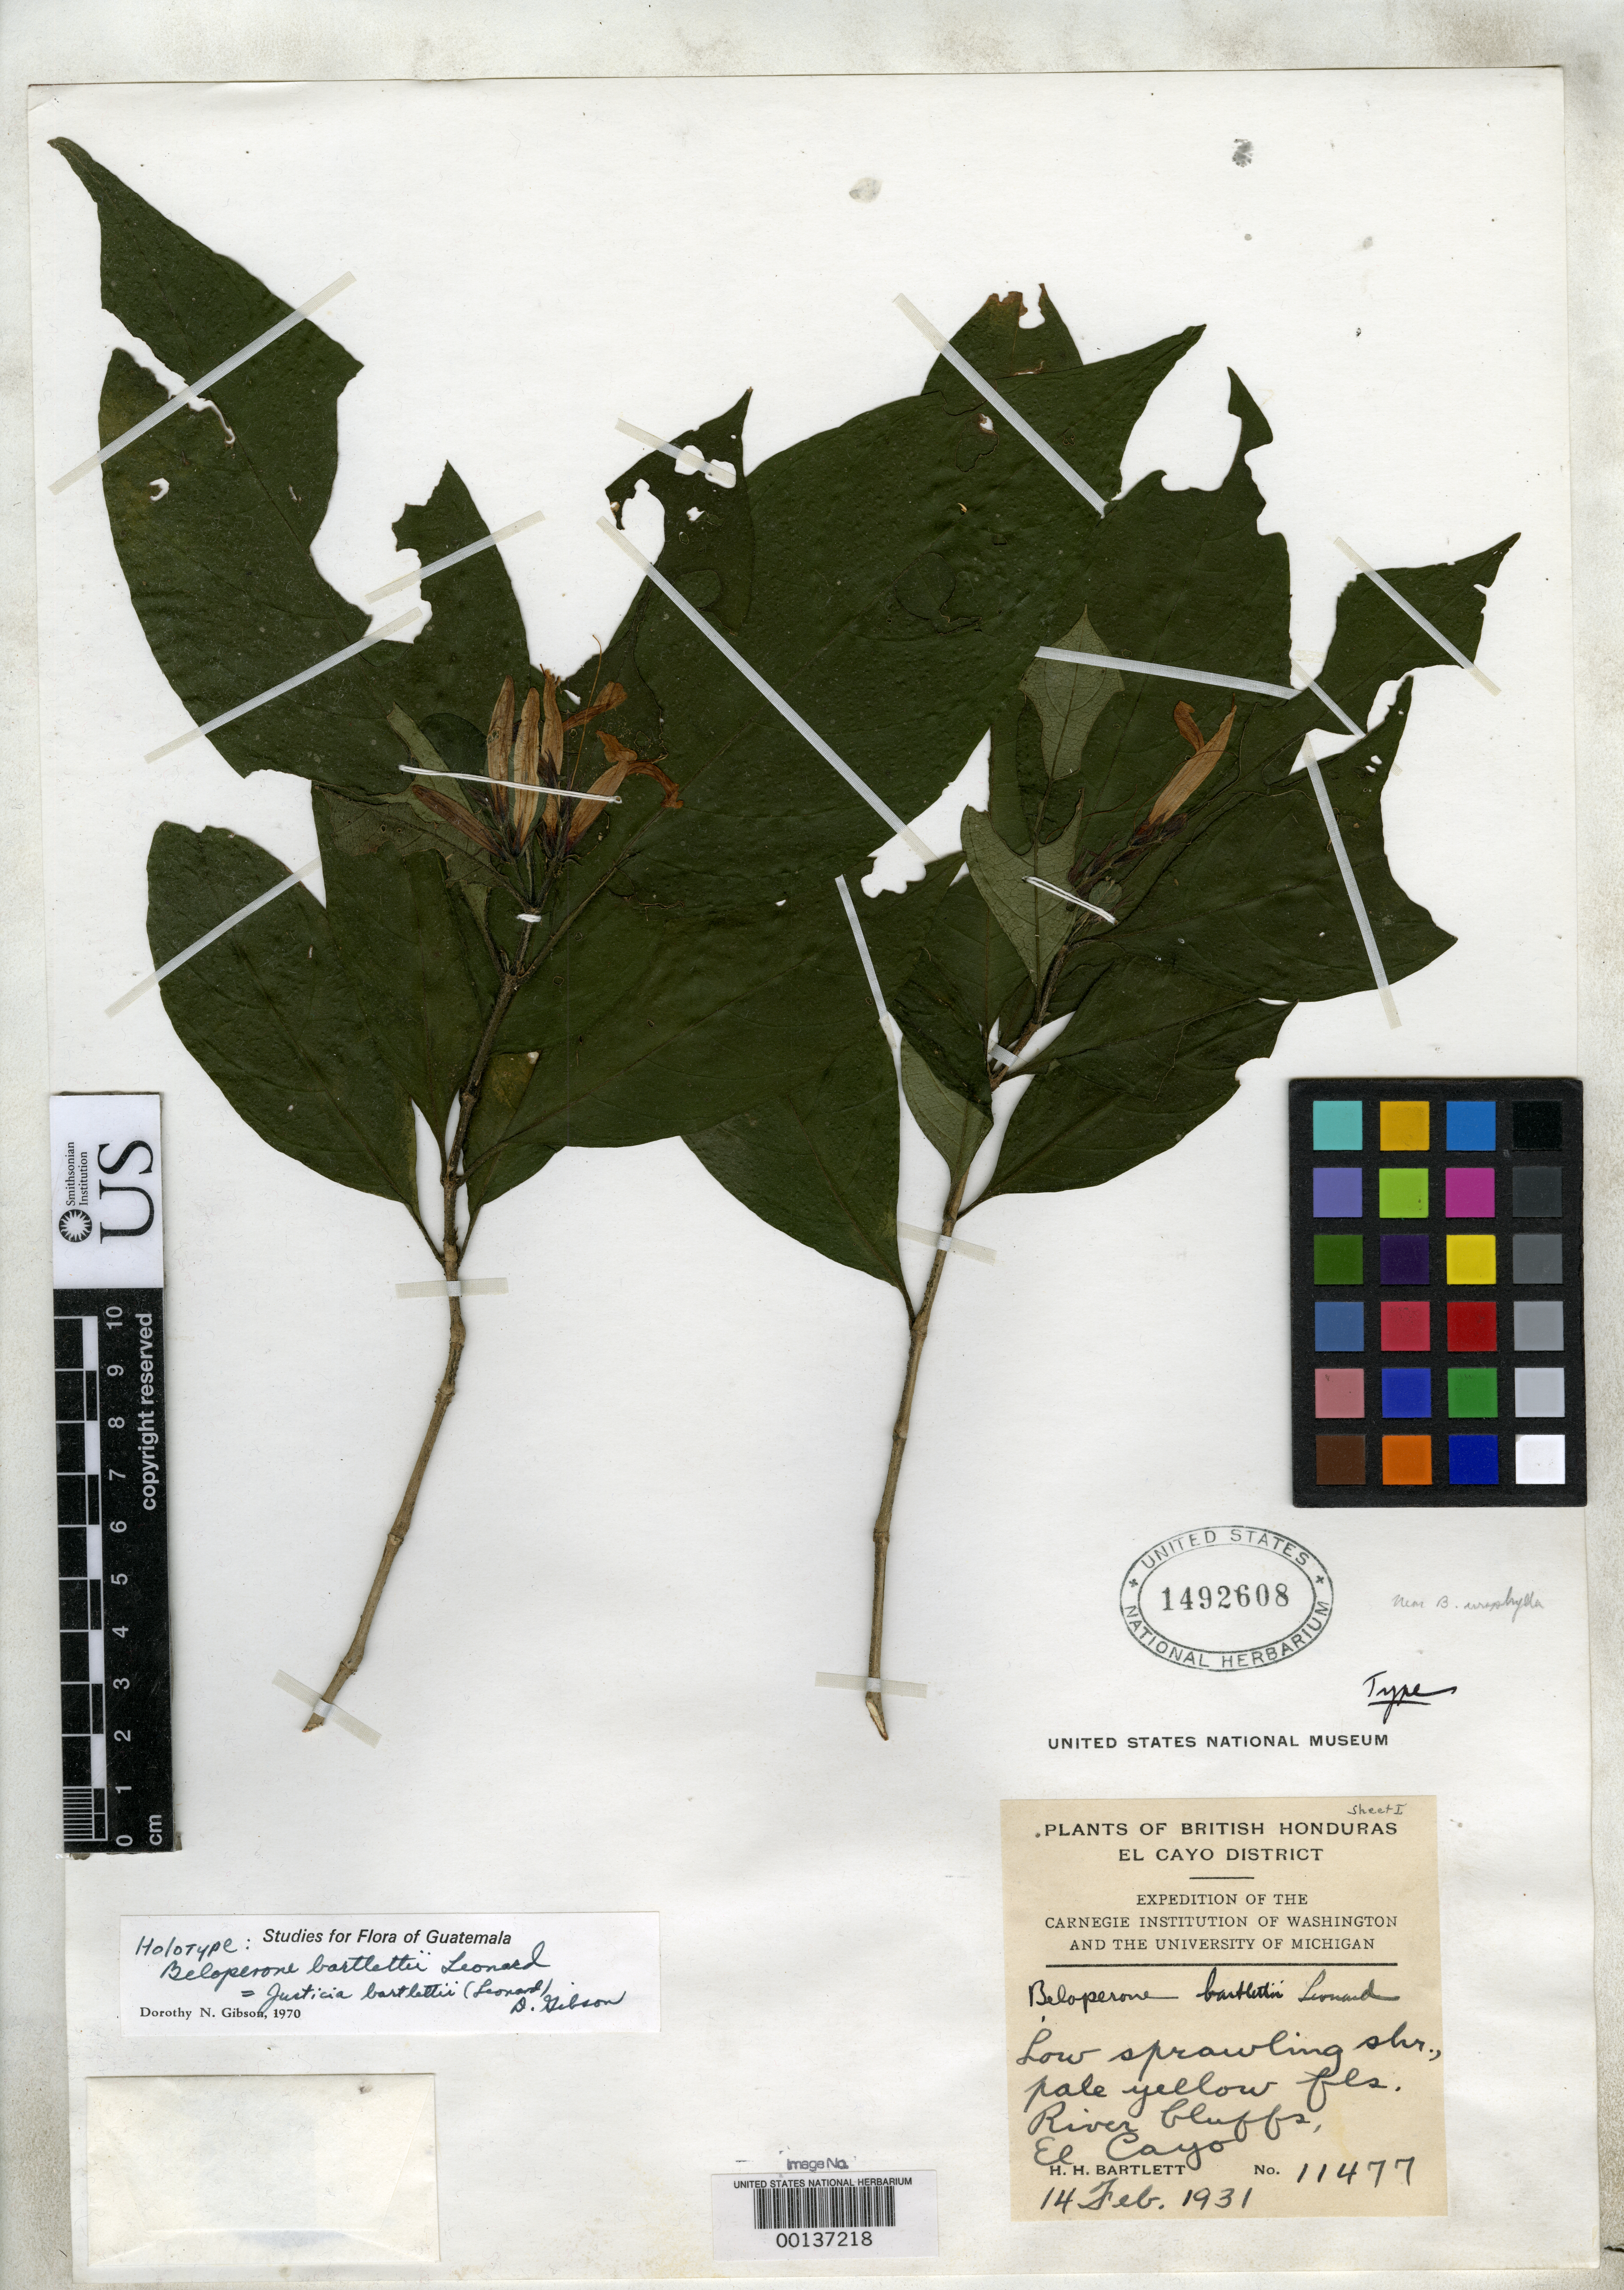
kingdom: Plantae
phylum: Tracheophyta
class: Magnoliopsida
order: Lamiales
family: Acanthaceae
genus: Beloperone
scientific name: Beloperone bartlettii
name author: Leonard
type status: Holotype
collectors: H. H. Bartlett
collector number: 11477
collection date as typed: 14 Feb 1931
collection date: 1931-02-14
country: Belize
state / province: Cayo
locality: River bluffs at El Cayo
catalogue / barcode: US 1492608